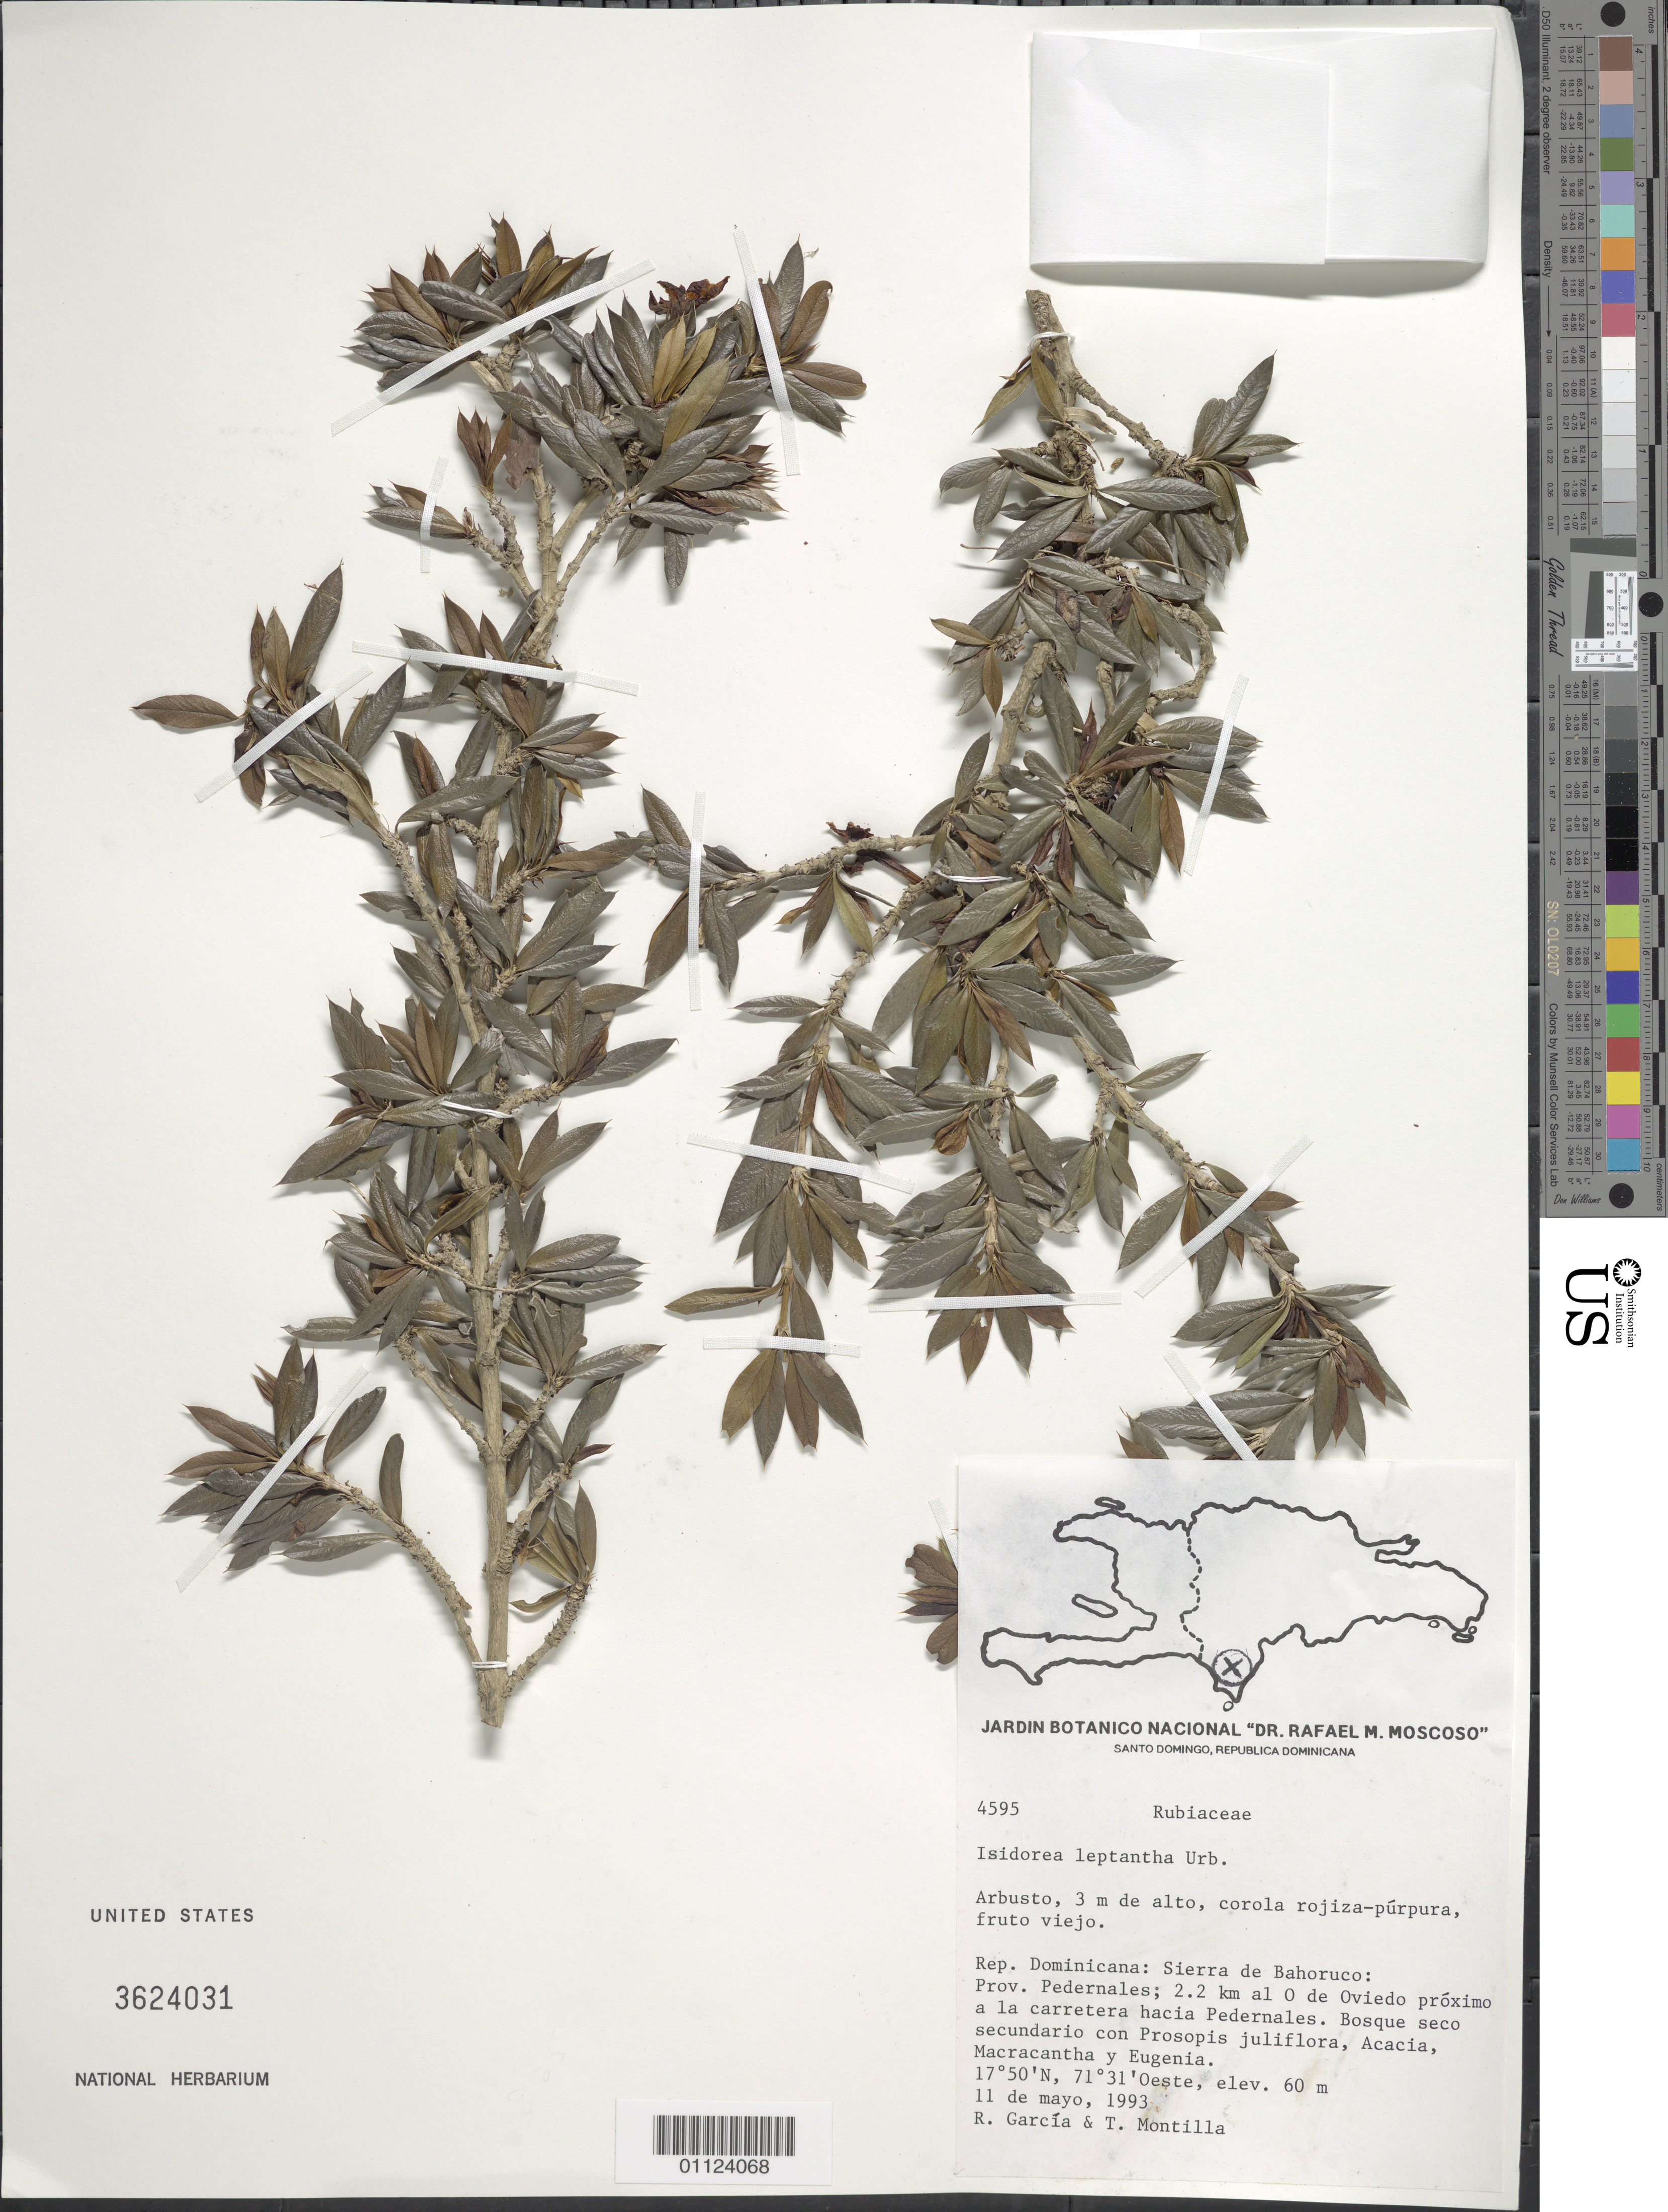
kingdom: Plantae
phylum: Tracheophyta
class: Magnoliopsida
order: Gentianales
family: Rubiaceae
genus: Isidorea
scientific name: Isidorea leptantha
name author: Urb.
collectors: R. G. García & T. Montilla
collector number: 4595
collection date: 1993-05-11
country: Dominican Republic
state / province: Pedernales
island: Hispaniola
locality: Sierra de Bahoruco, 2.2 km al O de Oviedo próximo a la carretera hacia Pedernales.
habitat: Bosque seco secundario con Prosopis juliflora, Acacia, Macracantha y Eugenia.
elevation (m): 60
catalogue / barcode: US 3524031